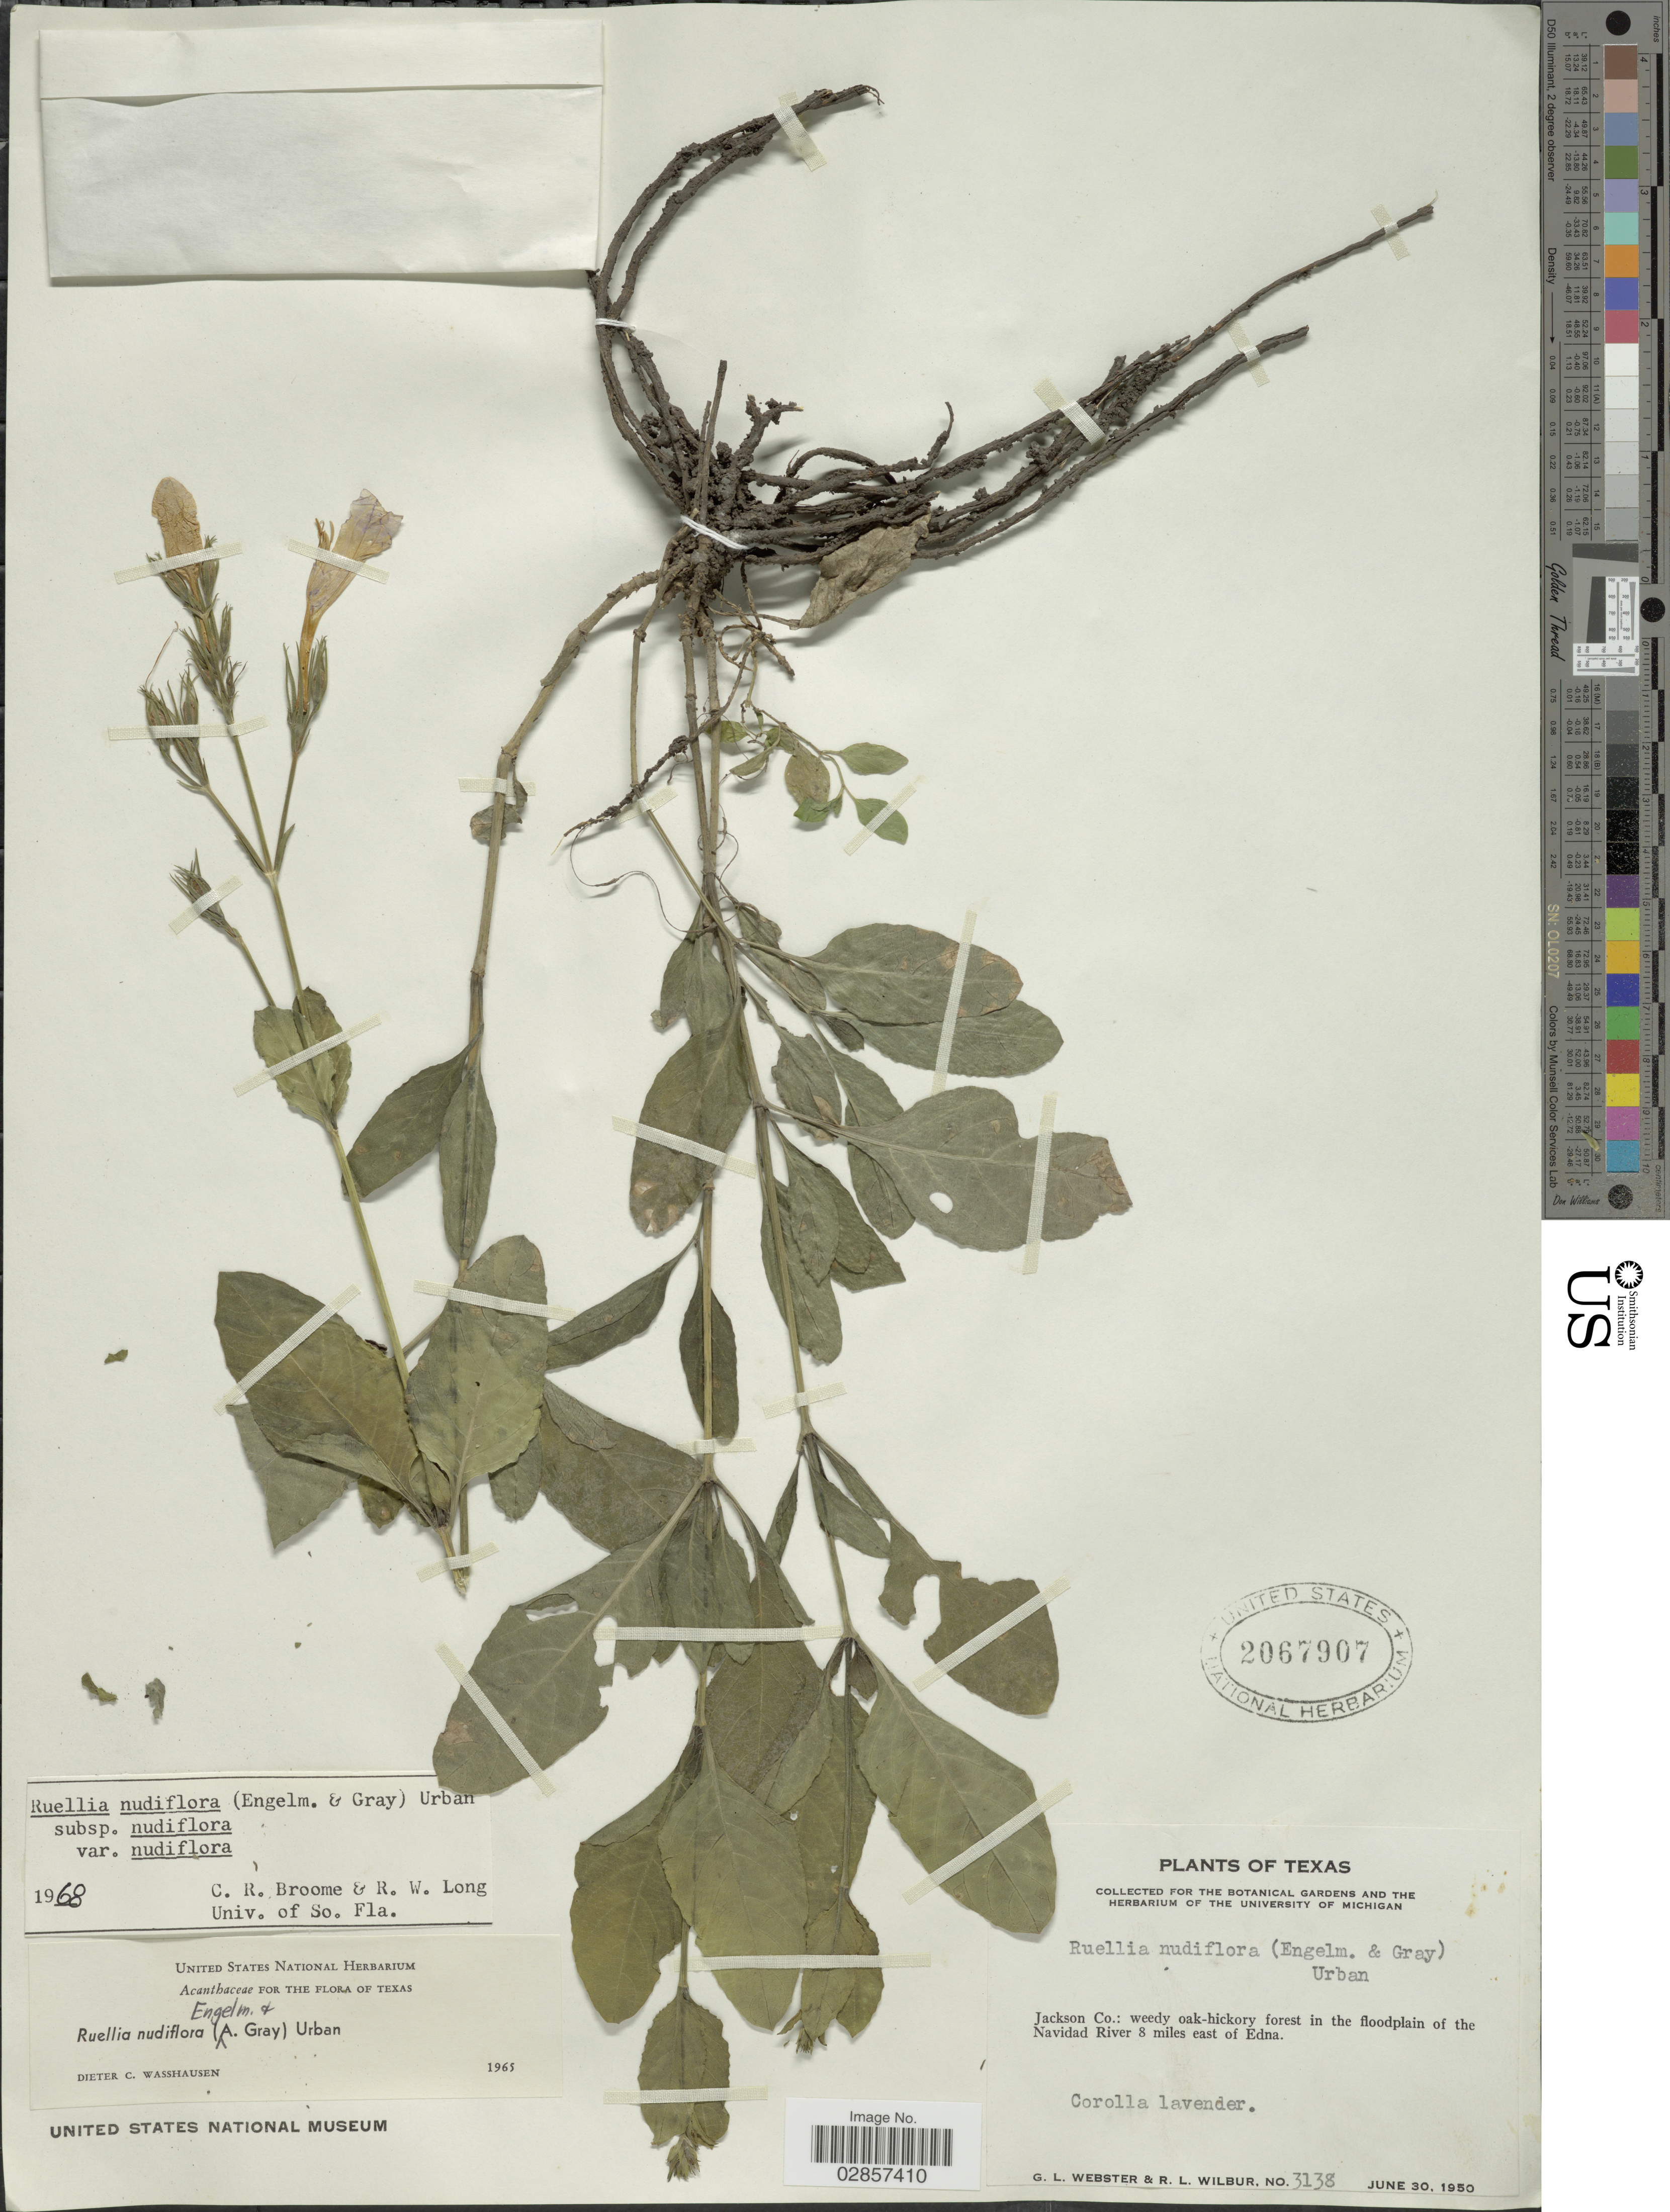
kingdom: Plantae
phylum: Tracheophyta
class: Magnoliopsida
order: Lamiales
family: Acanthaceae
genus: Ruellia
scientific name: Ruellia nudiflora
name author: (Engelm. & A. Gray) Urb.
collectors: G. L. Webster & R. L. Wilbur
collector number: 3138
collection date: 1950-06-30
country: United States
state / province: Texas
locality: Jackson Co.: weedy oak-hickory forest in the floodplain of the Navidad River 8 miles east of Edna.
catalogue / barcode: US 2067907